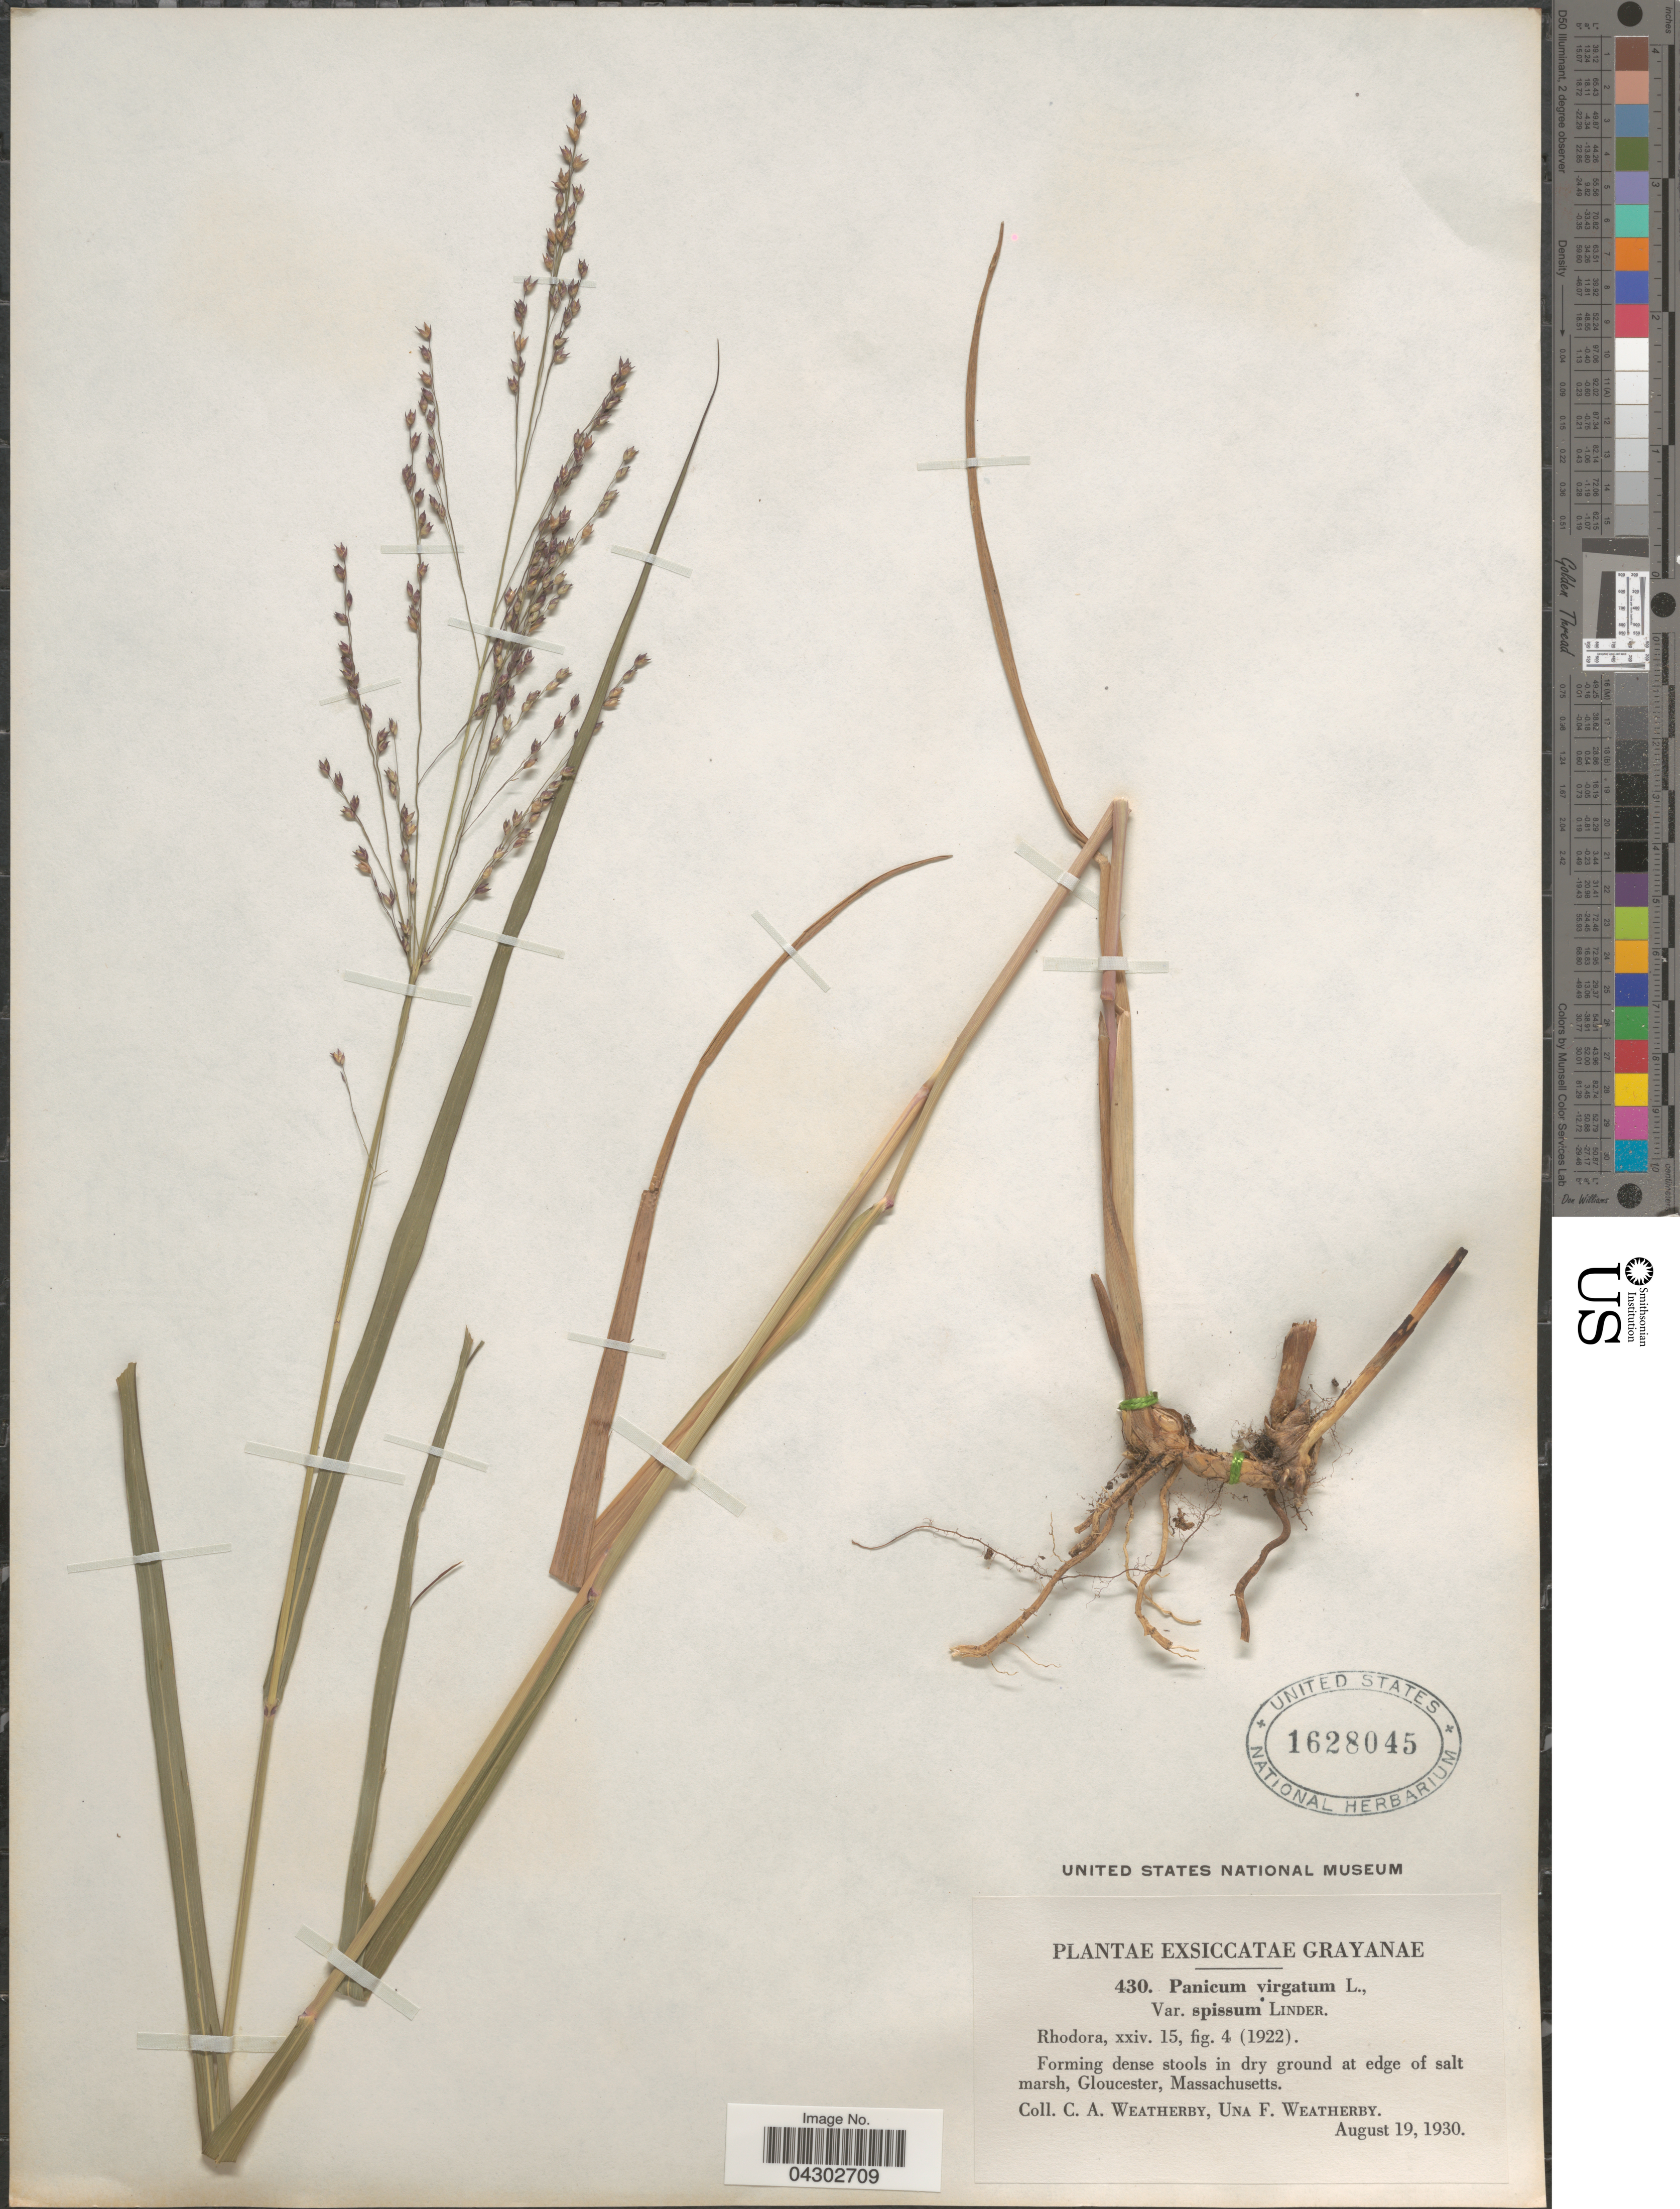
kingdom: Plantae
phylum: Tracheophyta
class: Liliopsida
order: Poales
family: Poaceae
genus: Panicum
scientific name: Panicum virgatum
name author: L.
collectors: C. A. Weatherby & U. Weatherby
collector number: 430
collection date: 1930-08-19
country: United States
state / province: Massachusetts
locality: In dry ground at edge of salt marsh, Gloucester.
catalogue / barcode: US 1628045